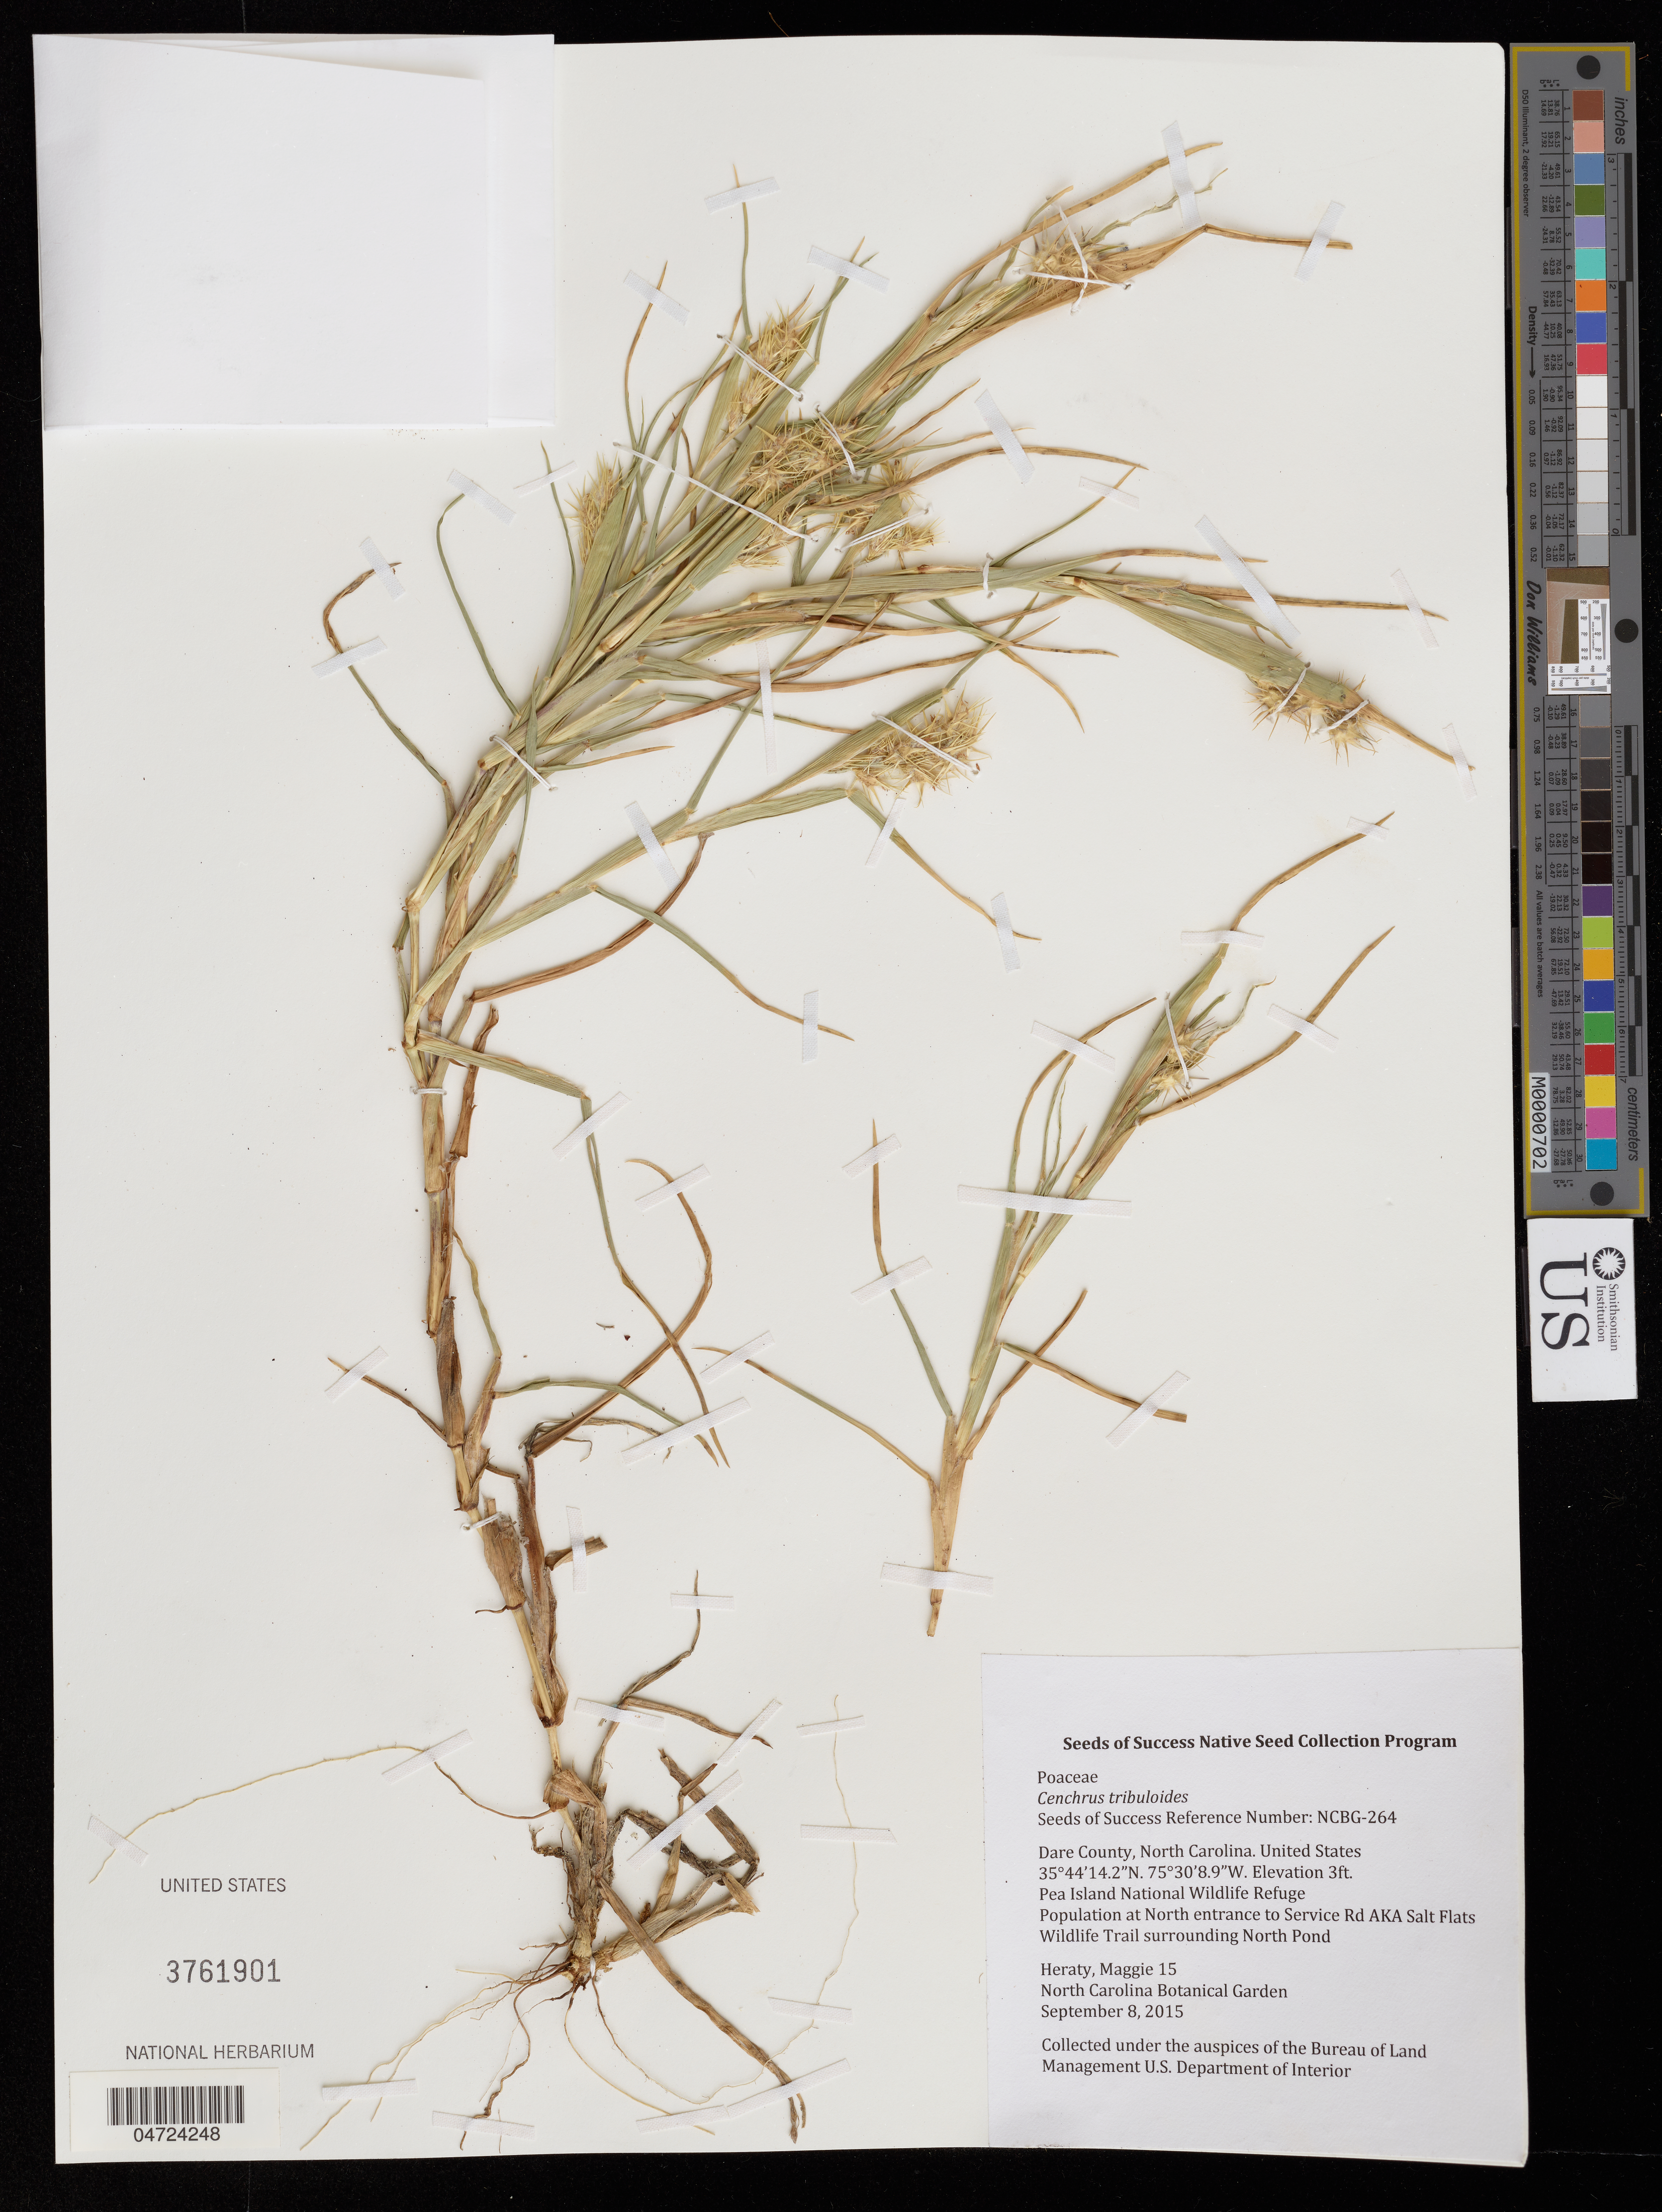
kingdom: Plantae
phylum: Tracheophyta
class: Liliopsida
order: Poales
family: Poaceae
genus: Cenchrus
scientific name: Cenchrus tribuloides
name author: L.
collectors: M. Heraty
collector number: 15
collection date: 2015-09-08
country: United States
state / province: North Carolina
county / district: Dare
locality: Dare County. Pea Island National Wildlife Refuge. Population at North entrance to Service Rd AKA Salt Flats Wildlife Trail surrounding North Pond.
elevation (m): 1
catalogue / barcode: US 3761901